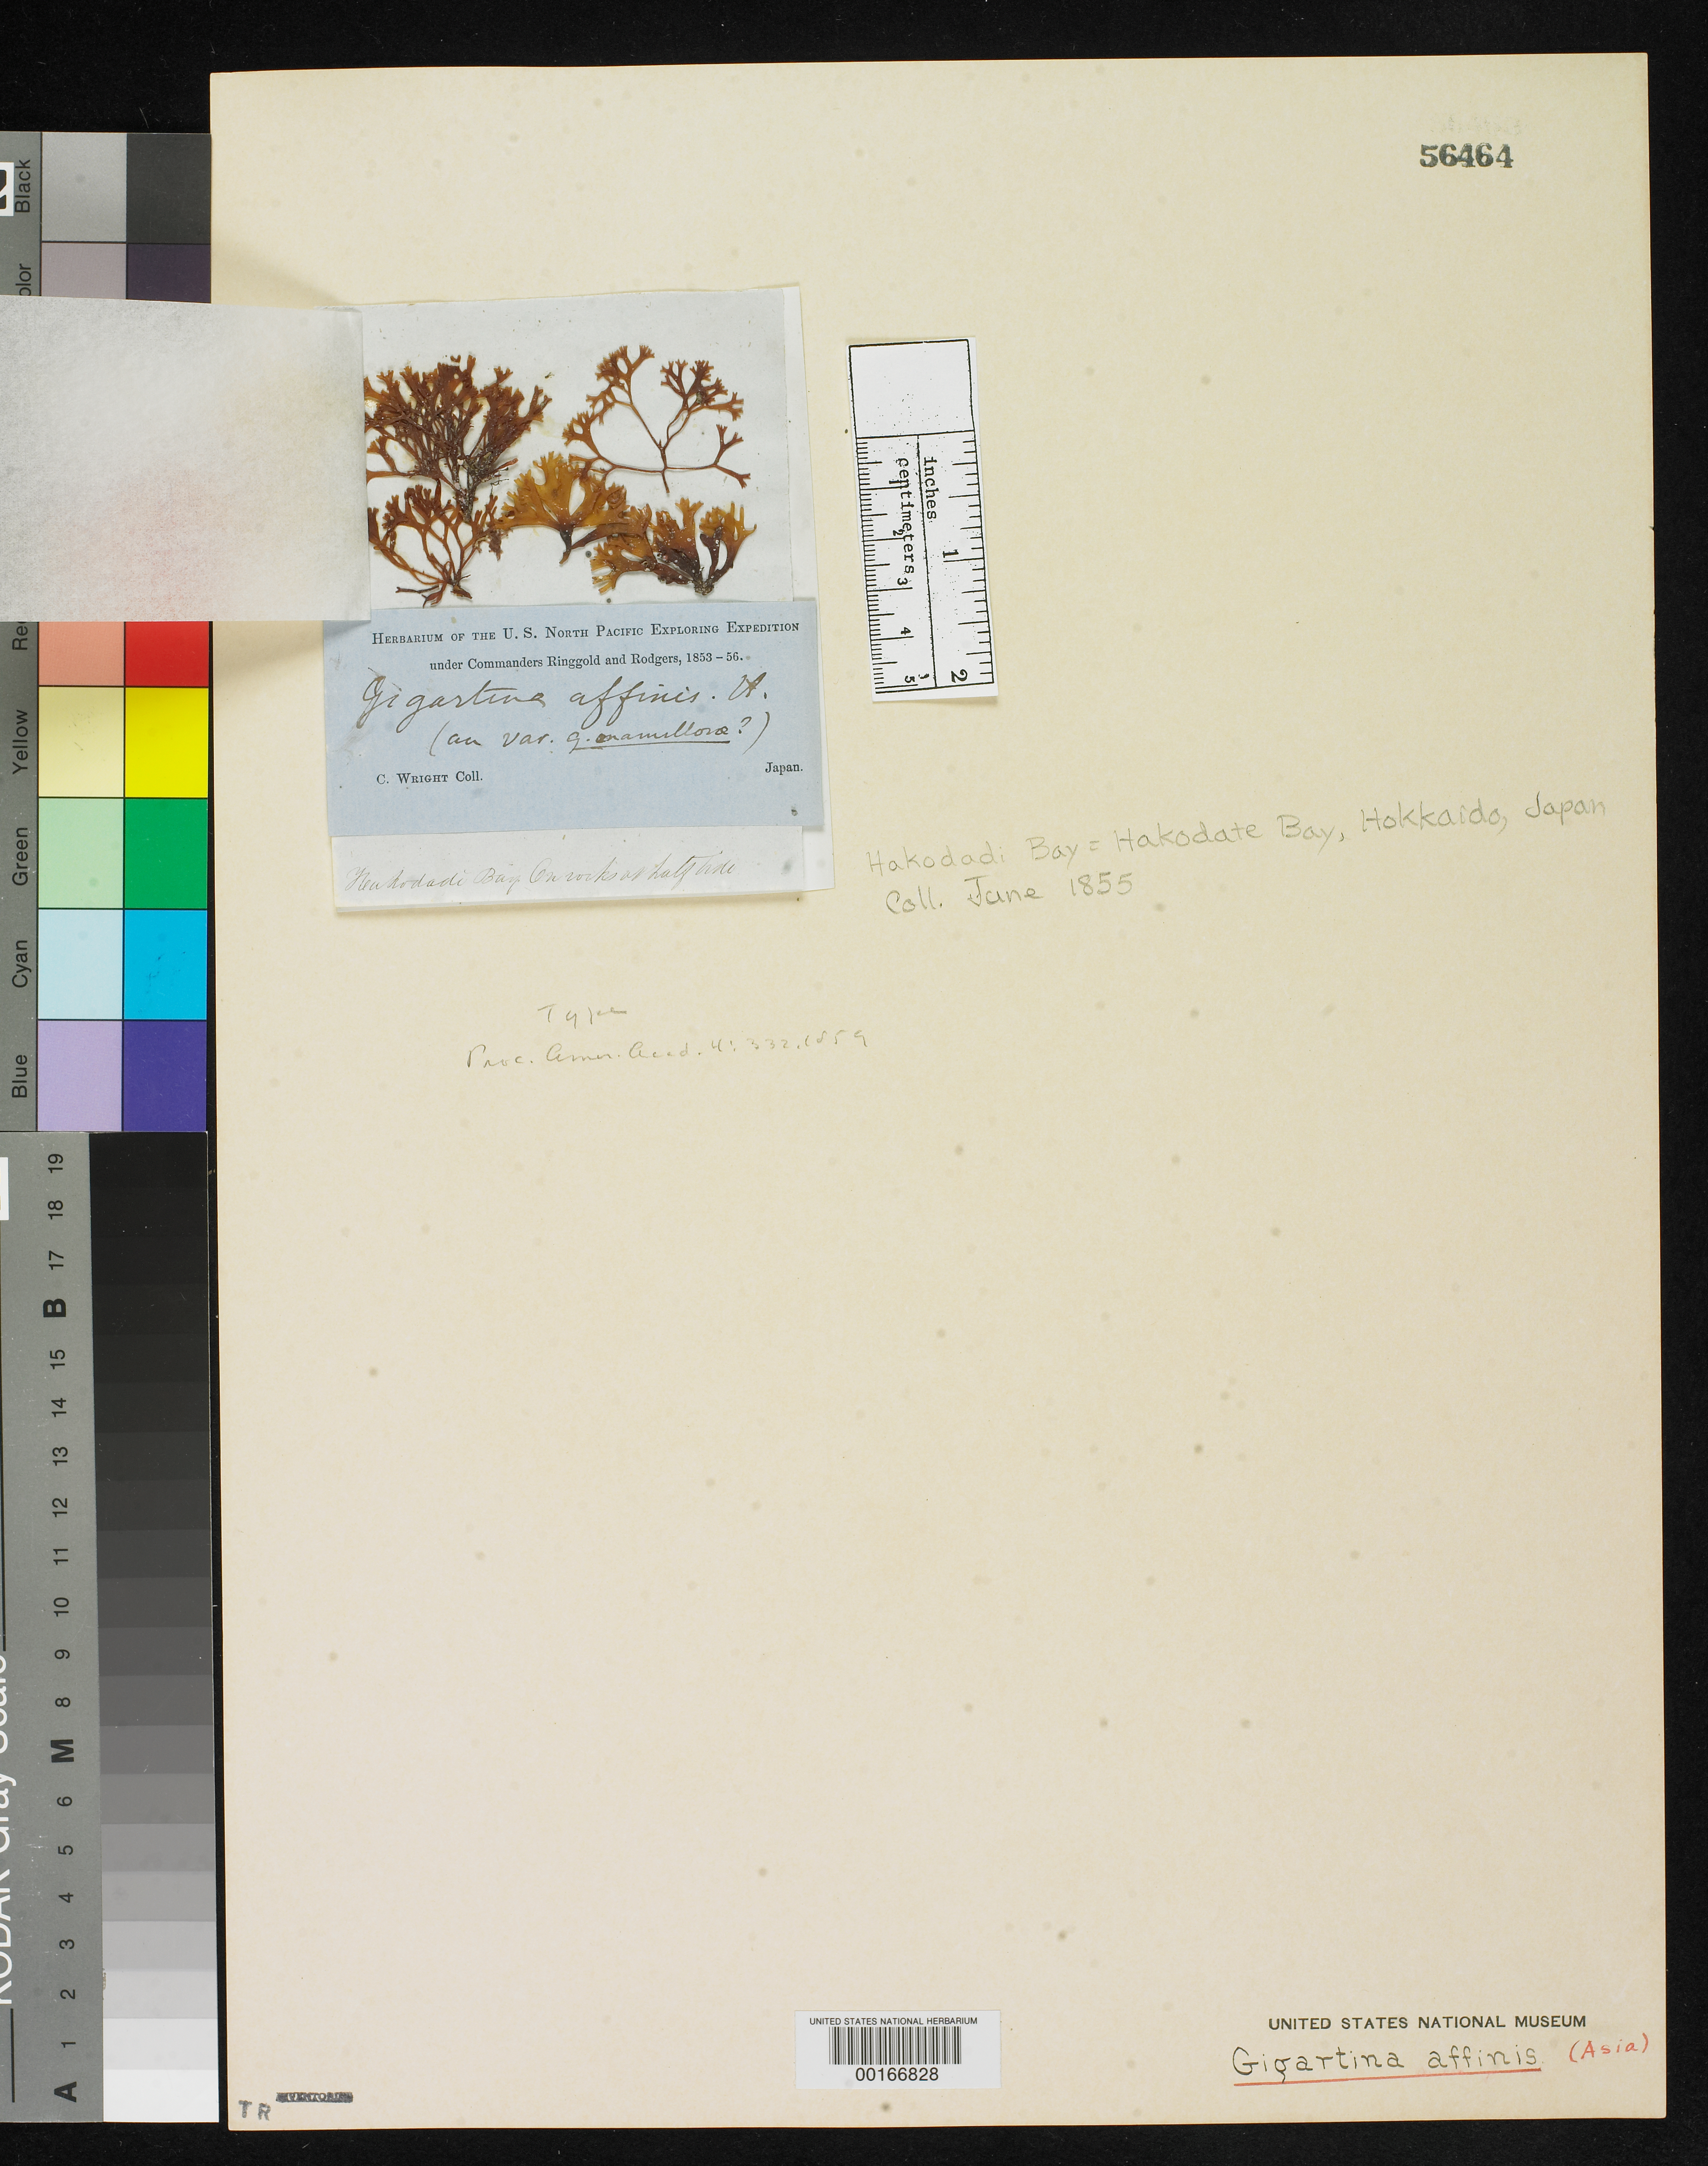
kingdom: Plantae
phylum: Rhodophyta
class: Florideophyceae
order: Gigartinales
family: Gigartinaceae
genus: Gigartina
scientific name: Gigartina affinis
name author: Harv.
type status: Isotype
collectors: C. Wright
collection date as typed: Jun 1855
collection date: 1855-06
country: Japan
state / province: Hokkaido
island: Hokkaido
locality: Hakodate Bay (Hakodadi Bay).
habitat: On rocks at half tide.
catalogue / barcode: US 56464